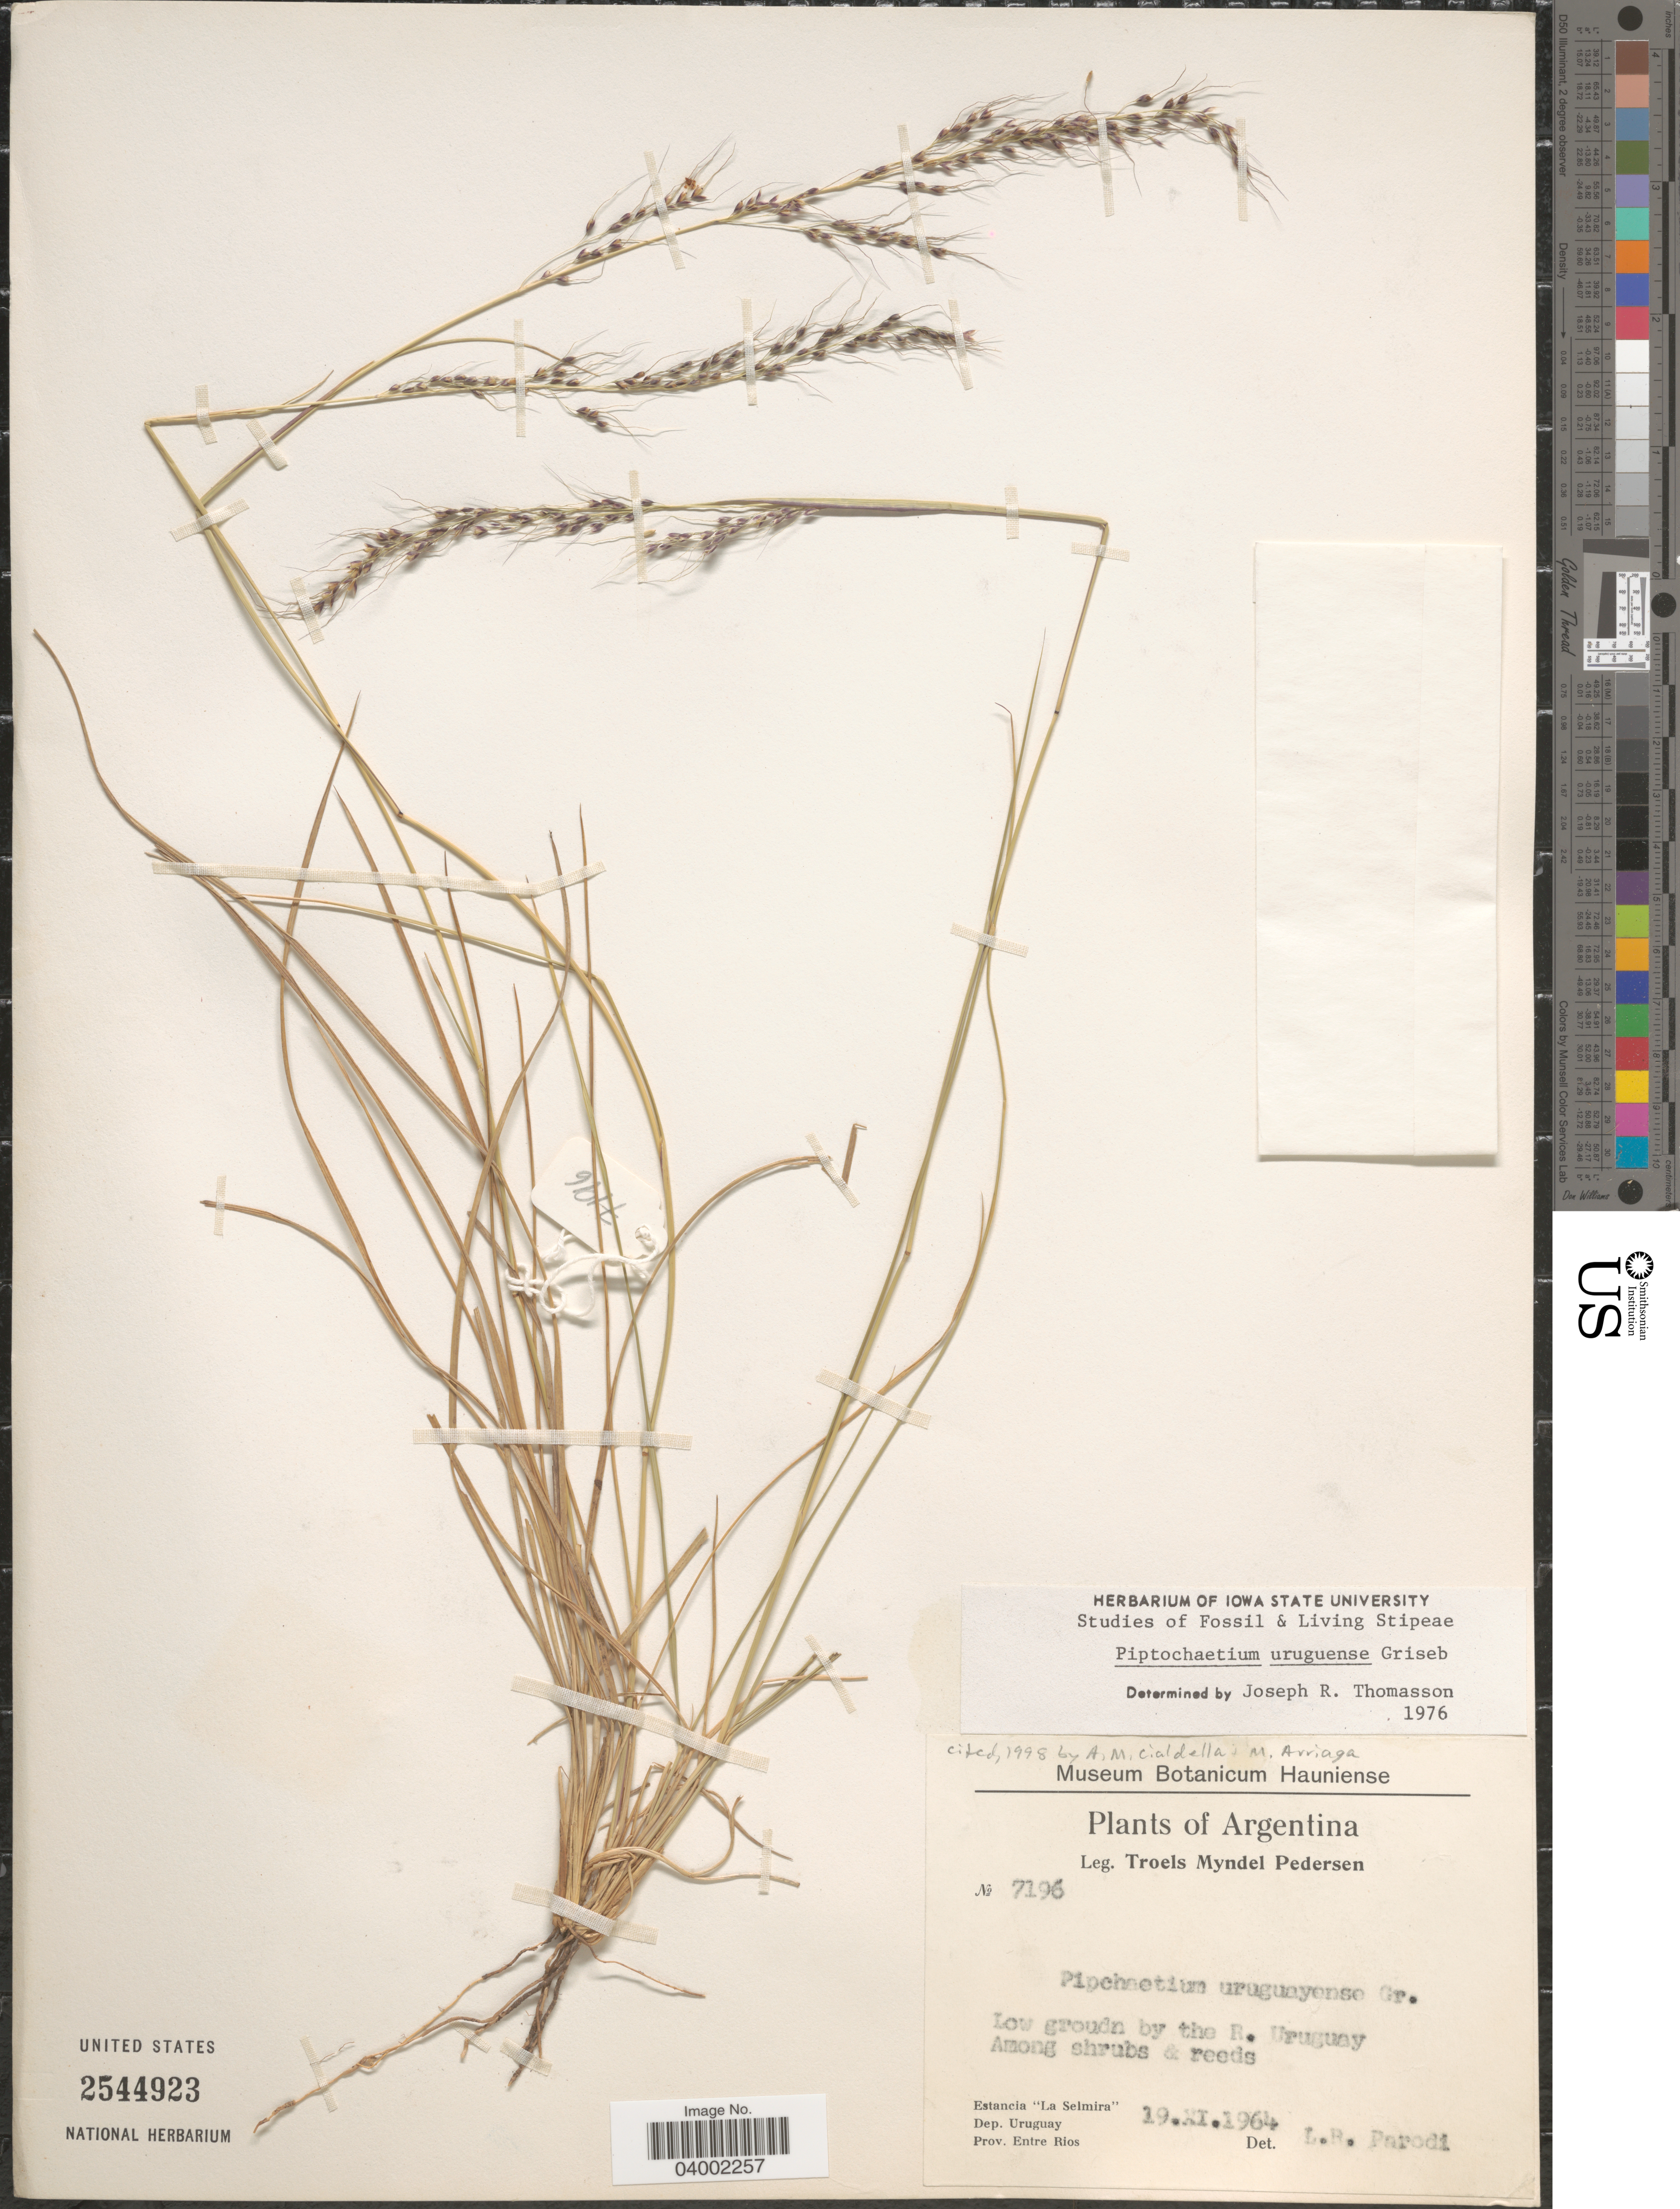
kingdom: Plantae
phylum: Tracheophyta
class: Liliopsida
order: Poales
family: Poaceae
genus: Piptochaetium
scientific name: Piptochaetium uruguense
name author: Griseb.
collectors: T. Pederson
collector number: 7196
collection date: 1964-11-19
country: Argentina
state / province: Entre Rios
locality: Low ground by the R. Uruguay. Among shrubs & reeds. Estancia "La Selmira". Dep. Uruguay.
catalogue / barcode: US 2544923